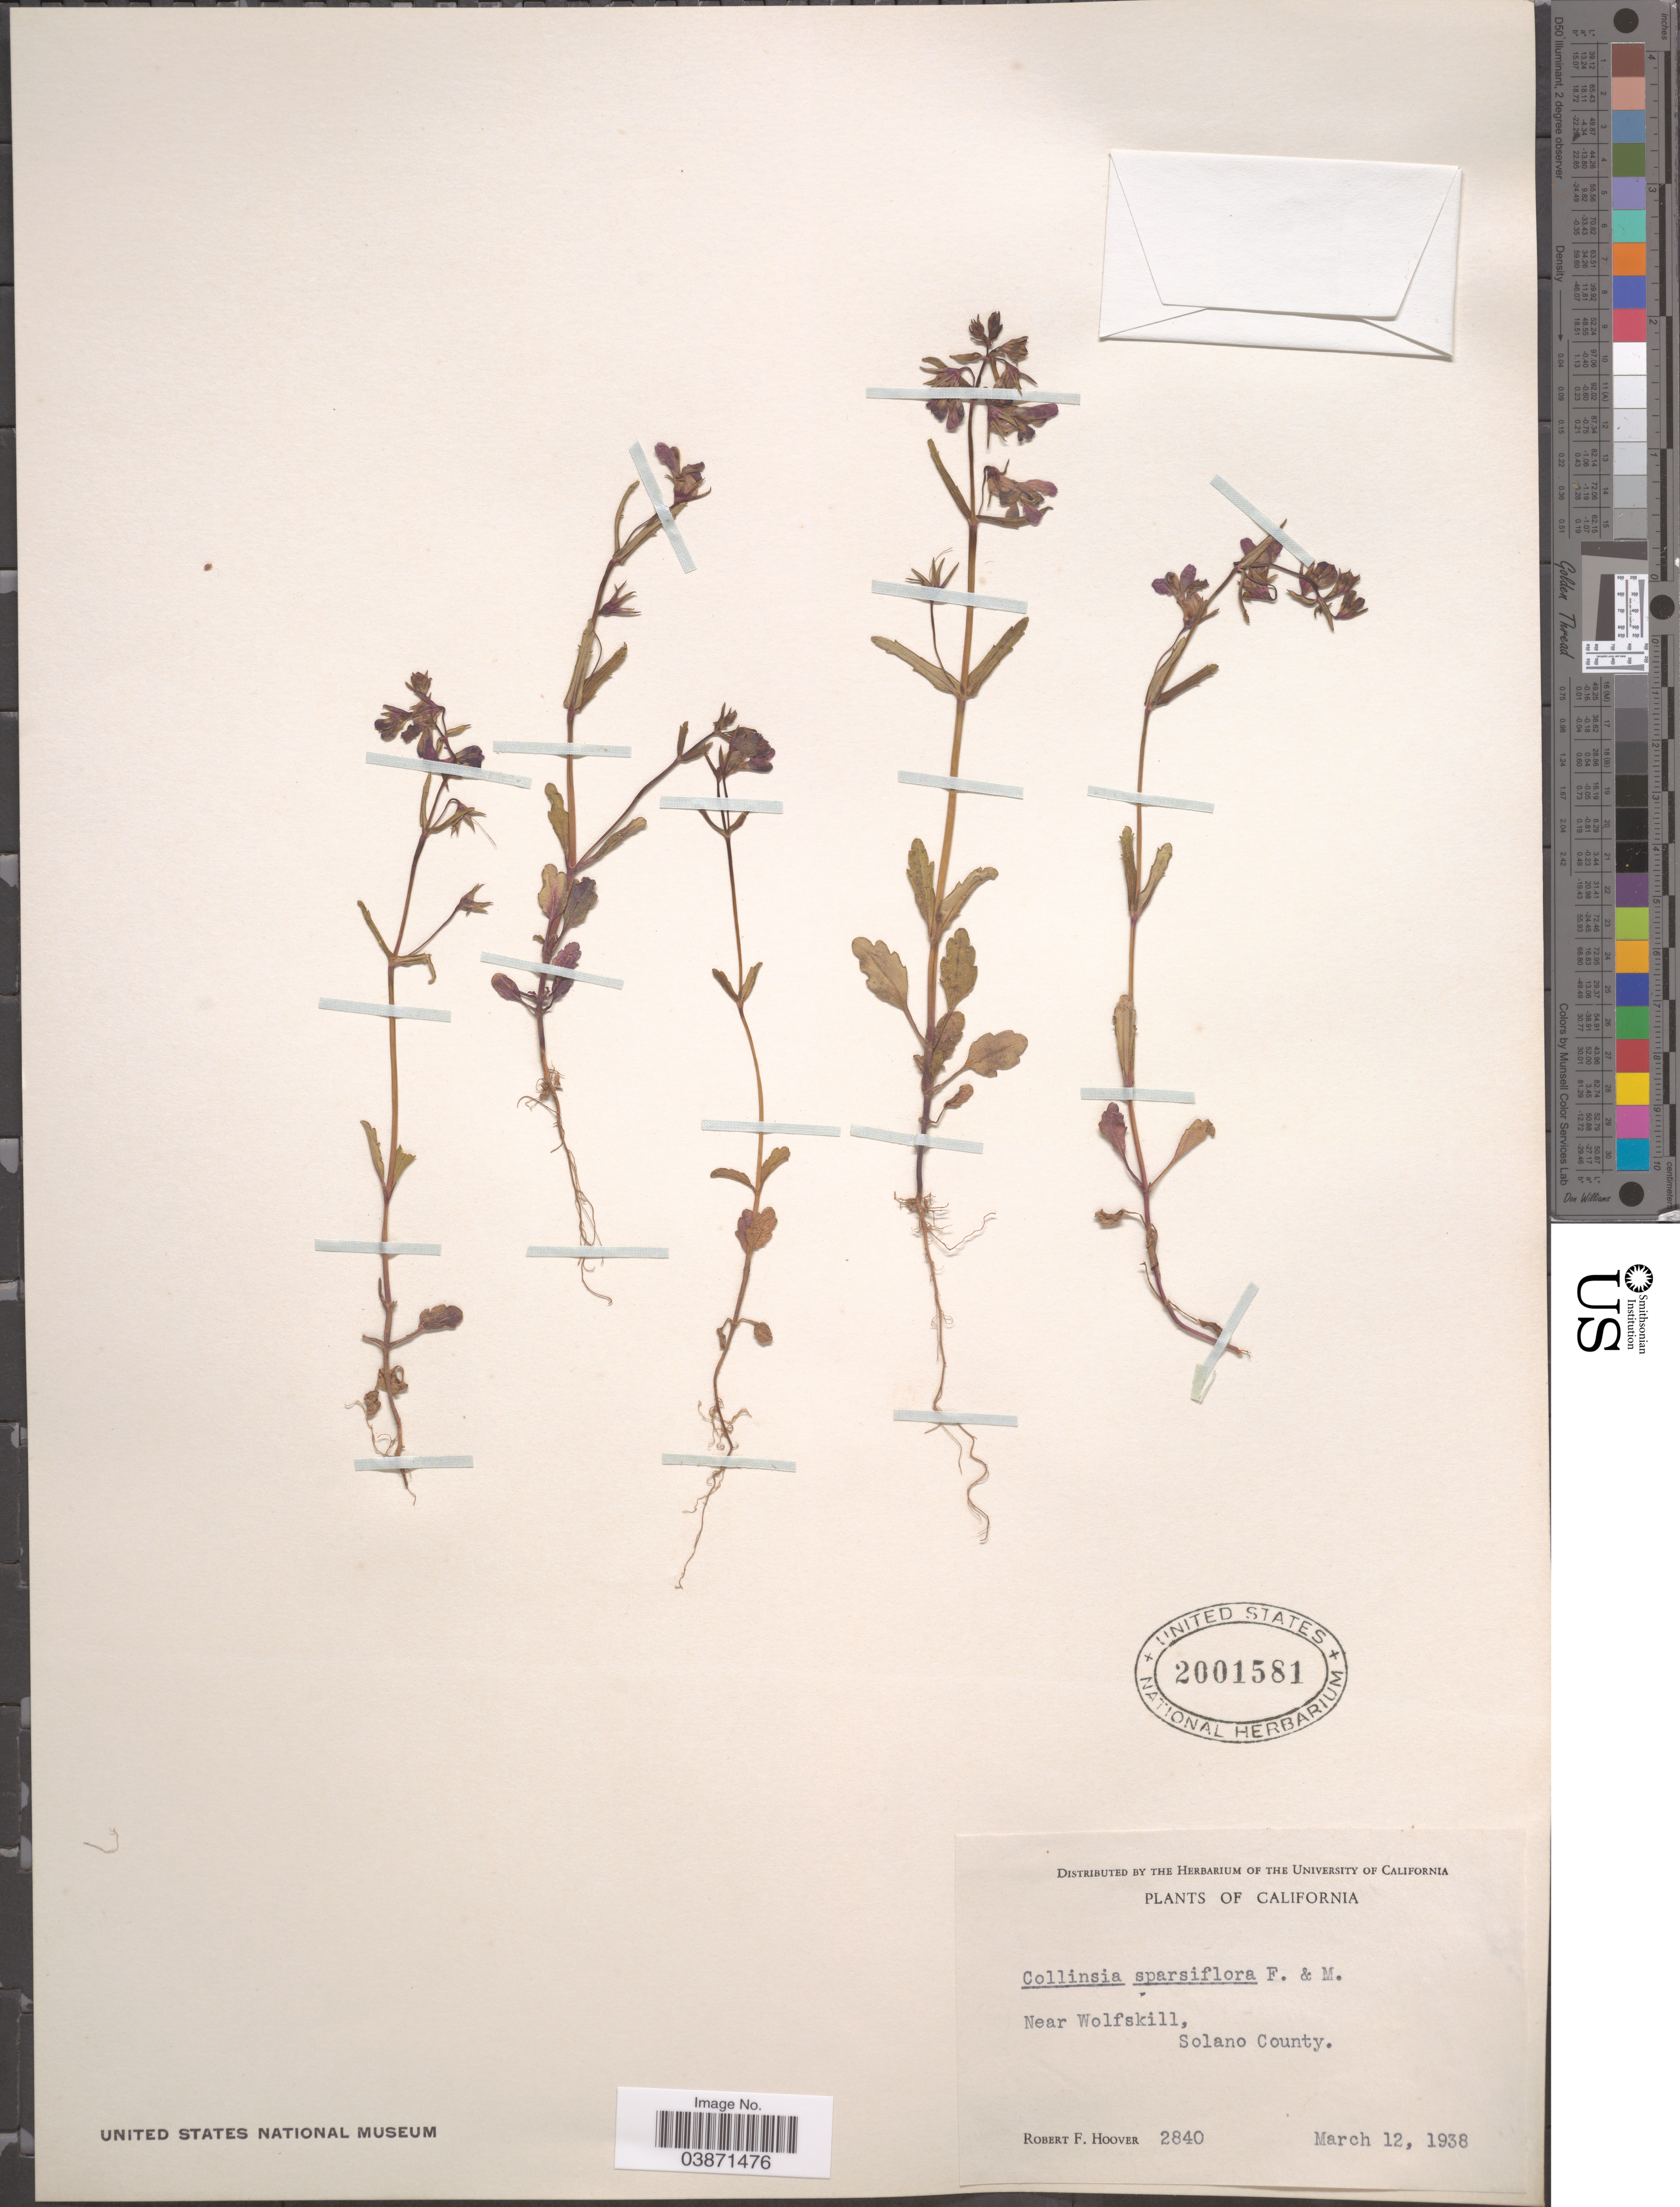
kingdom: Plantae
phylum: Tracheophyta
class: Magnoliopsida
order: Lamiales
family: Plantaginaceae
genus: Collinsia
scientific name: Collinsia sparsiflora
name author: Fisch. & C.A. Mey.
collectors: R. F. Hoover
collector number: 2840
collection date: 1938-03-12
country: United States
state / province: California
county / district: Solano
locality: Near Wolfskill, Solano County.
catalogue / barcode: US 2001581